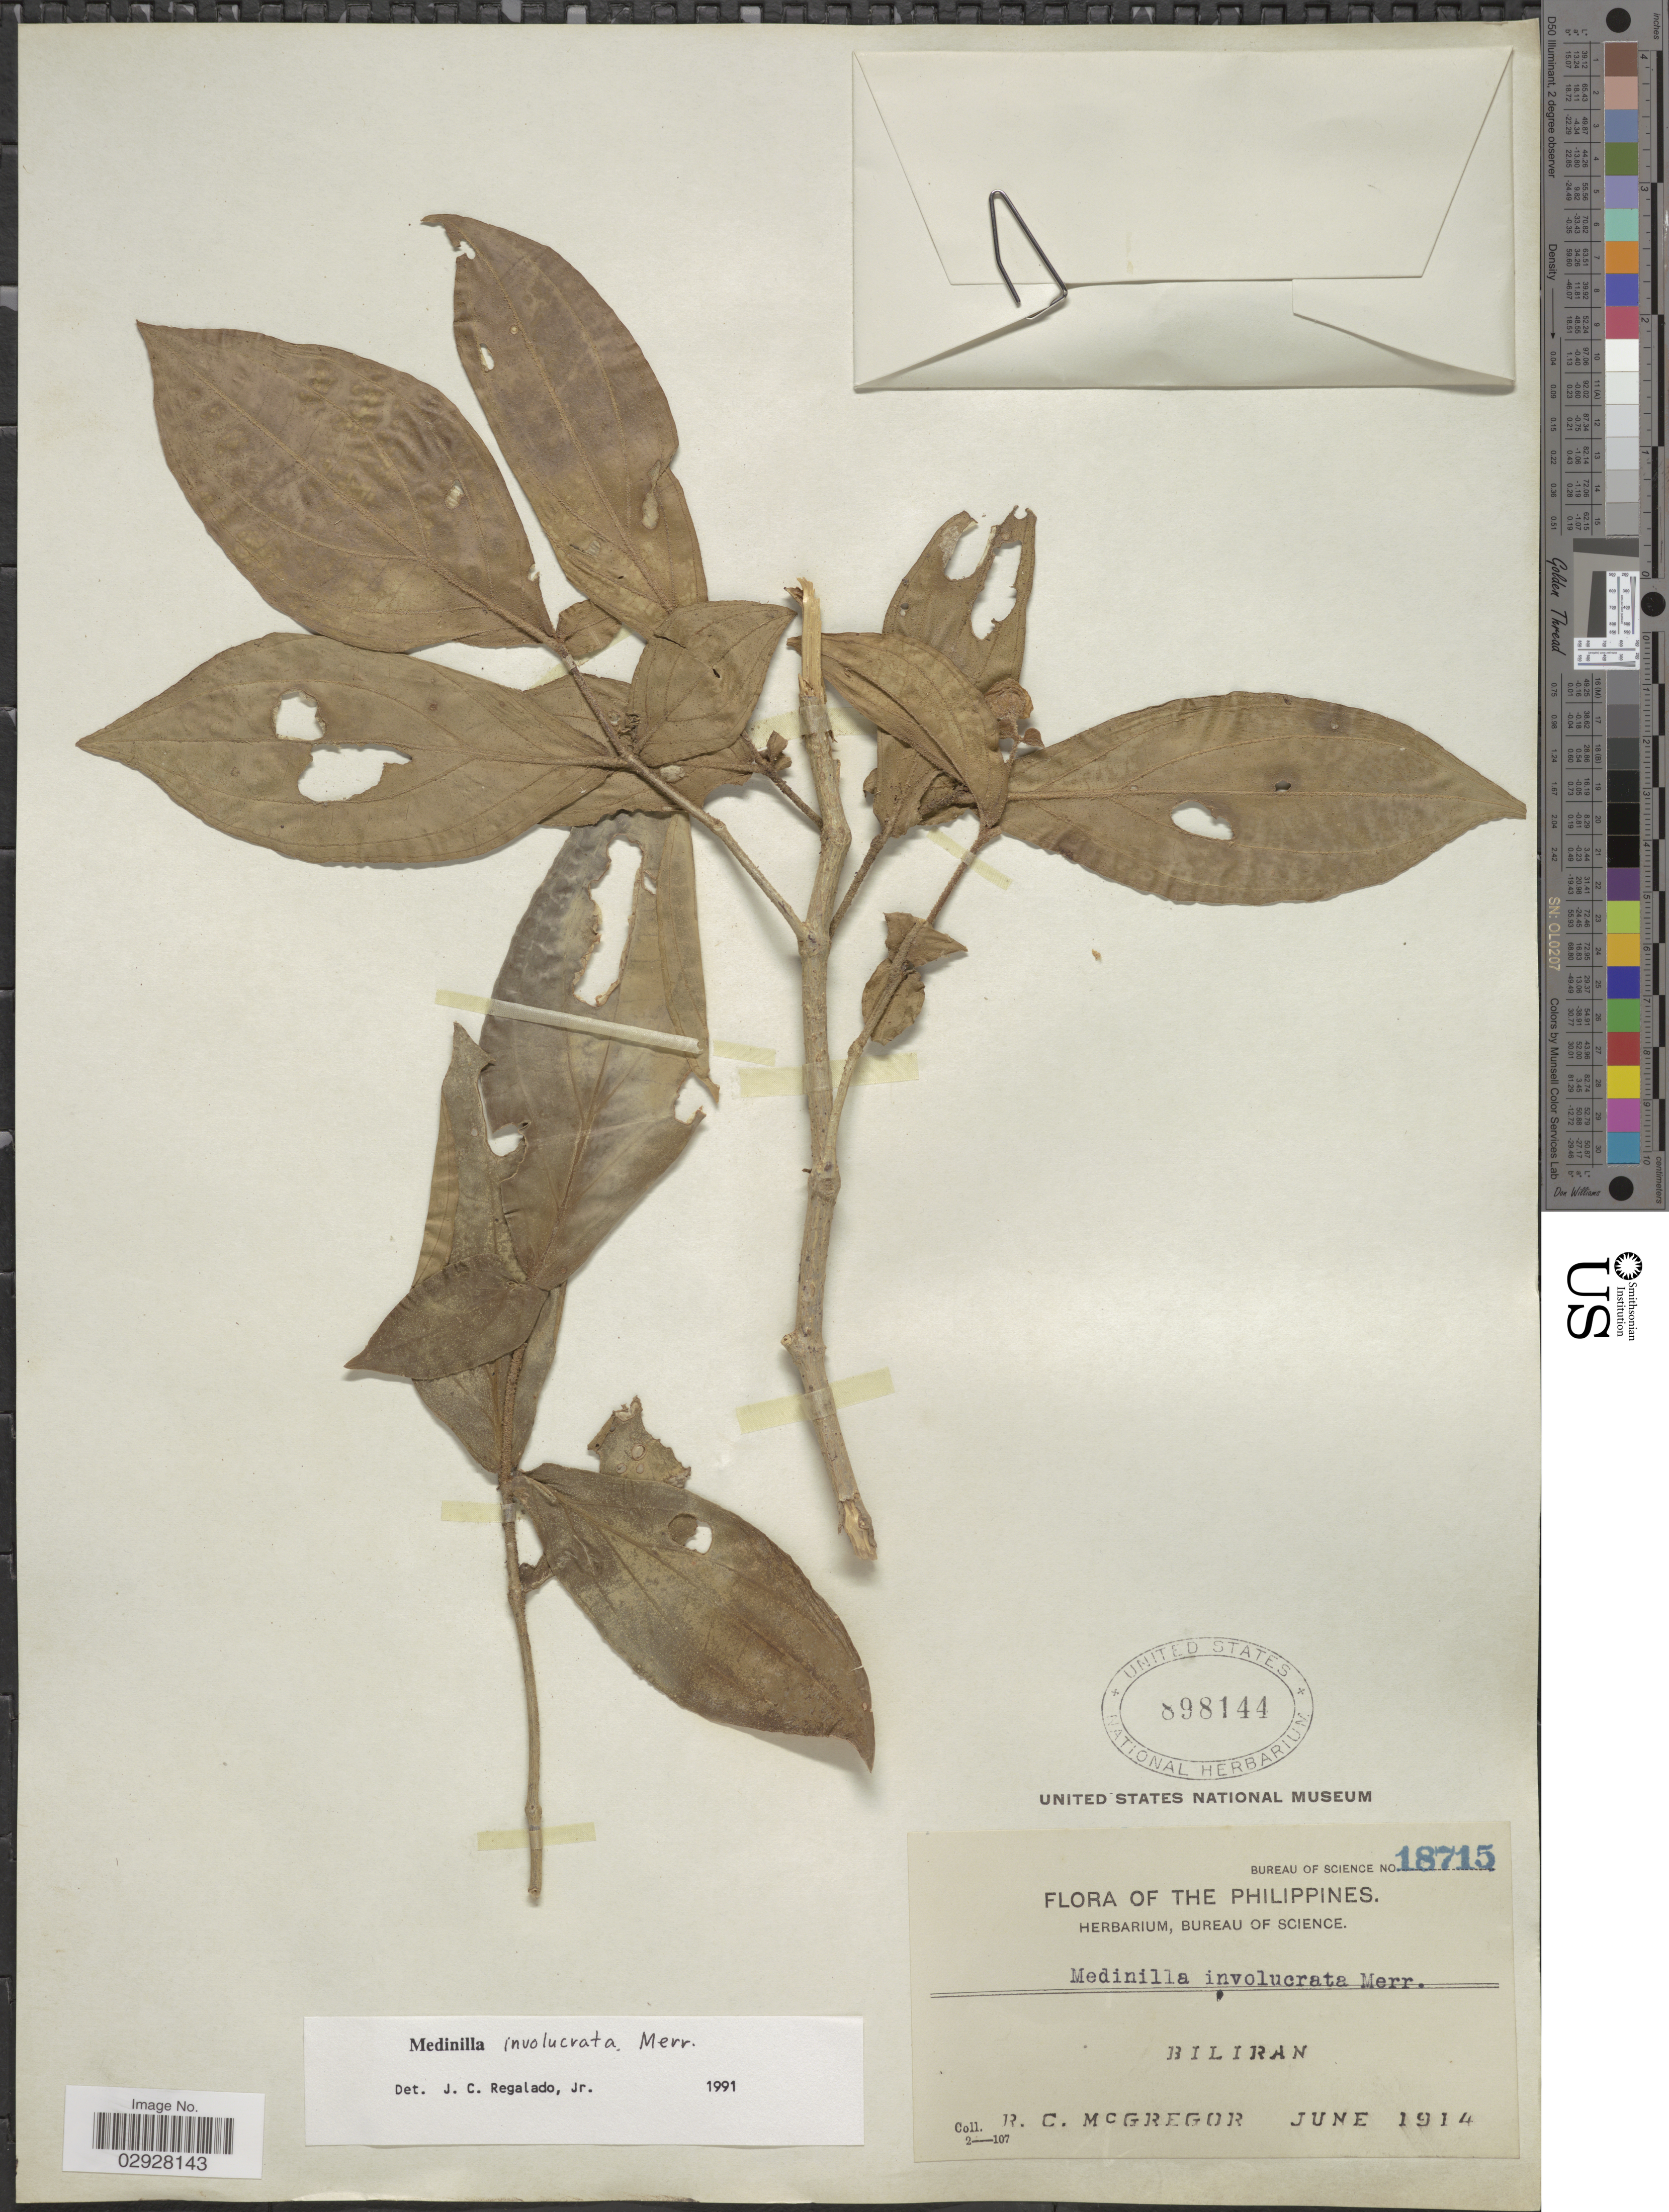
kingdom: Plantae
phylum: Tracheophyta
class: Magnoliopsida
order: Myrtales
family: Melastomataceae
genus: Medinilla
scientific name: Medinilla involucrata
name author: Merr.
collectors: R. C. McGregor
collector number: Bureau of Science 18715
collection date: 1914-06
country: Philippines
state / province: Eastern Visayas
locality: Biliran.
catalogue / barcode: US 898144